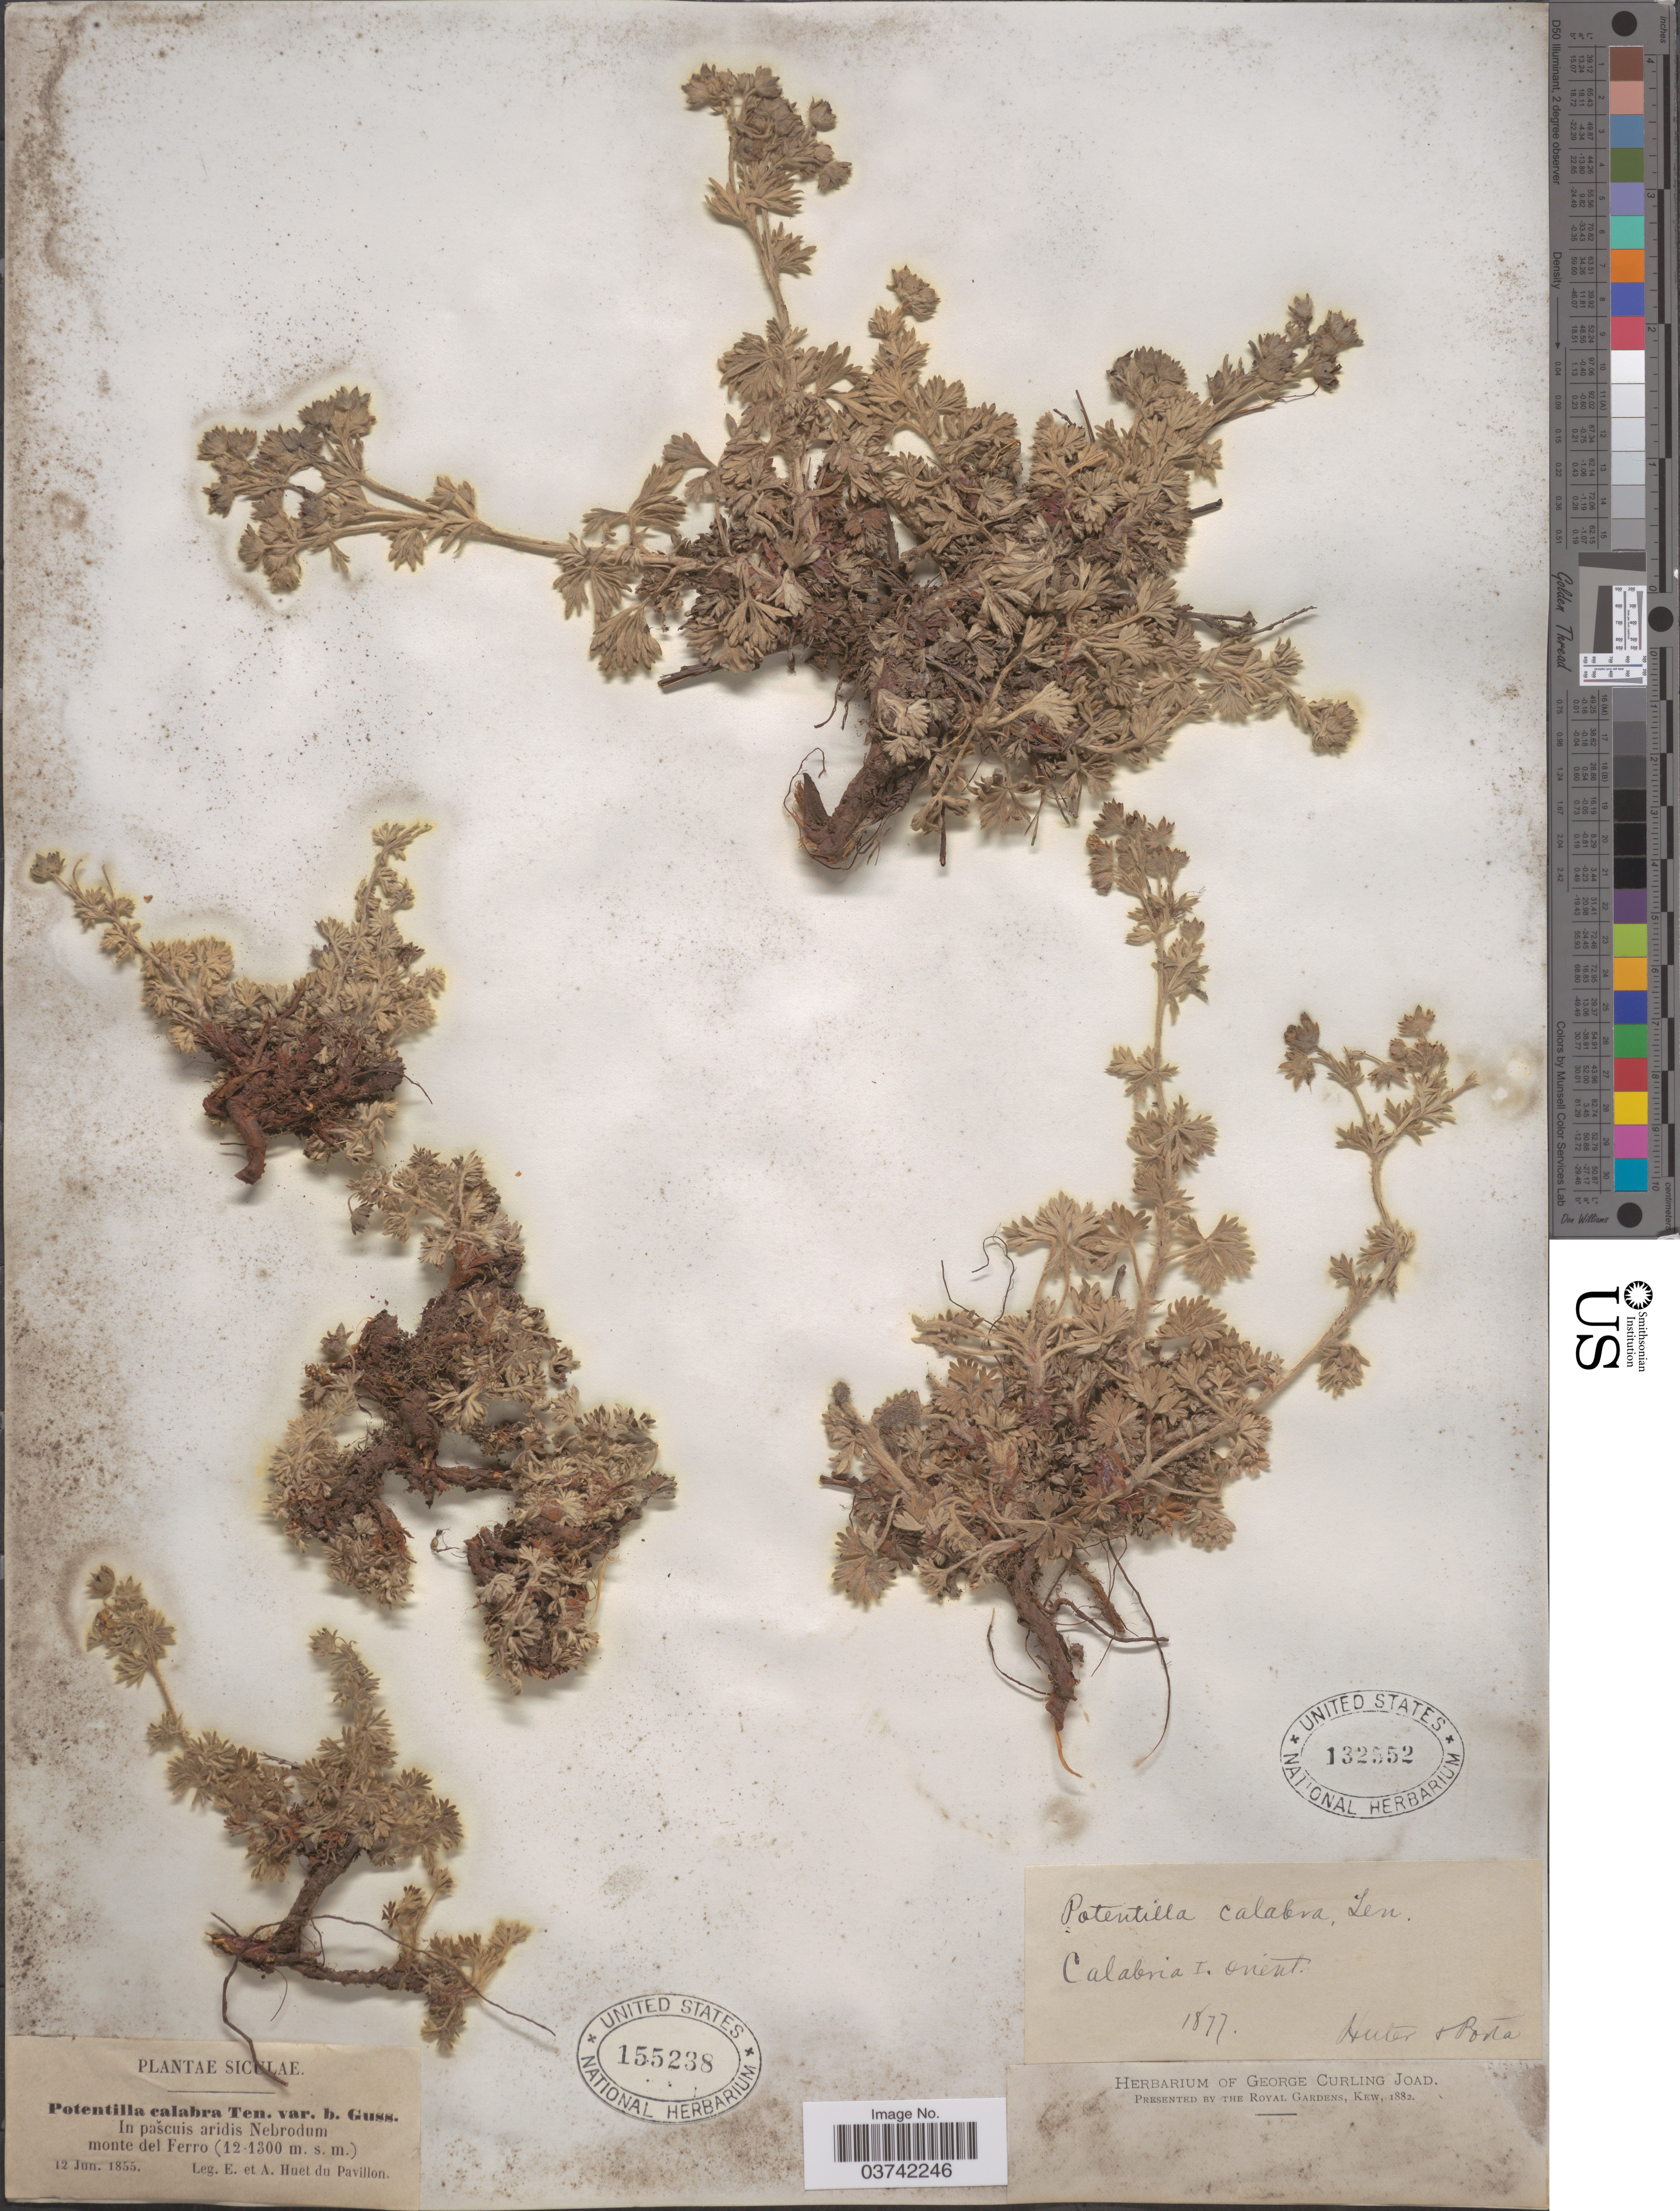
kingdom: Plantae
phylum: Tracheophyta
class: Magnoliopsida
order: Rosales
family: Rosaceae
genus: Potentilla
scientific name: Potentilla calabra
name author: Ten.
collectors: -. Huter & -- Porta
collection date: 1877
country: Italy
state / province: Calabria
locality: Calabria I. Orient.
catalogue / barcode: US 132552-2